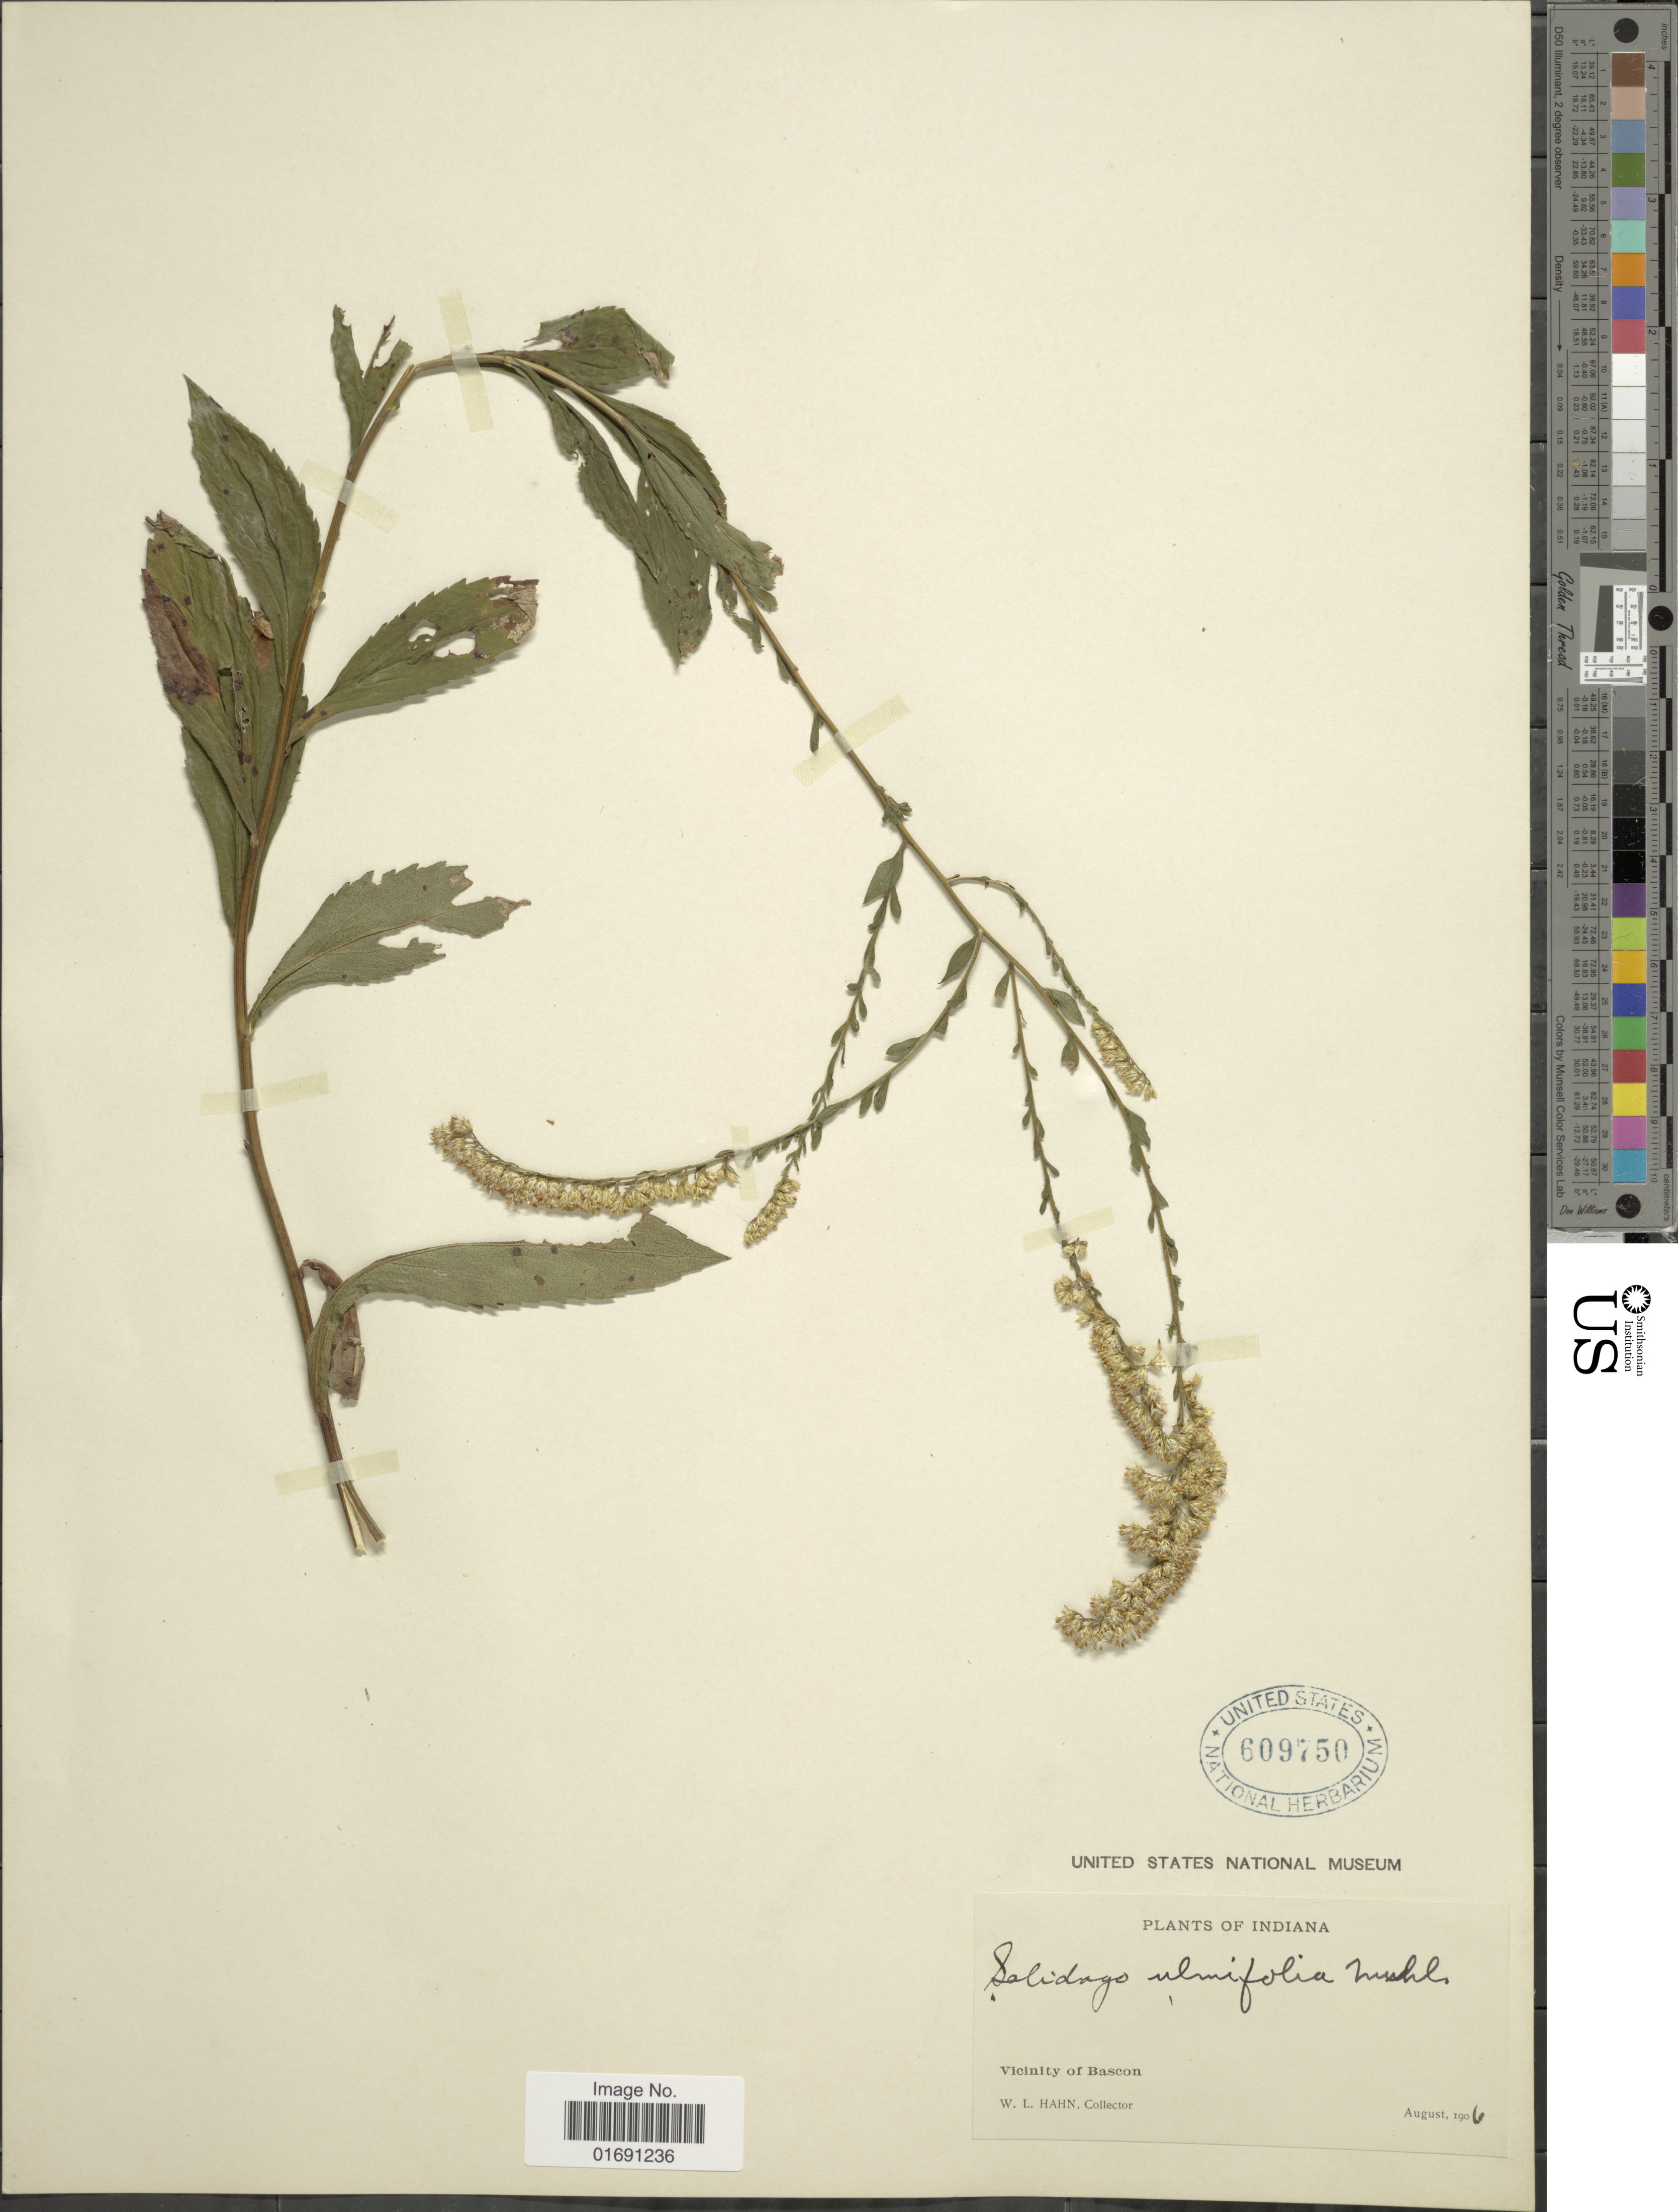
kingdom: Plantae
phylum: Tracheophyta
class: Magnoliopsida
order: Asterales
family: Asteraceae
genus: Solidago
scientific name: Solidago ulmifolia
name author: Muhl. ex Willd.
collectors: W. L. Hahn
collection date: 1906-08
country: United States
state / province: Indiana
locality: Vicinity of Bascon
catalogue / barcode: US 609750